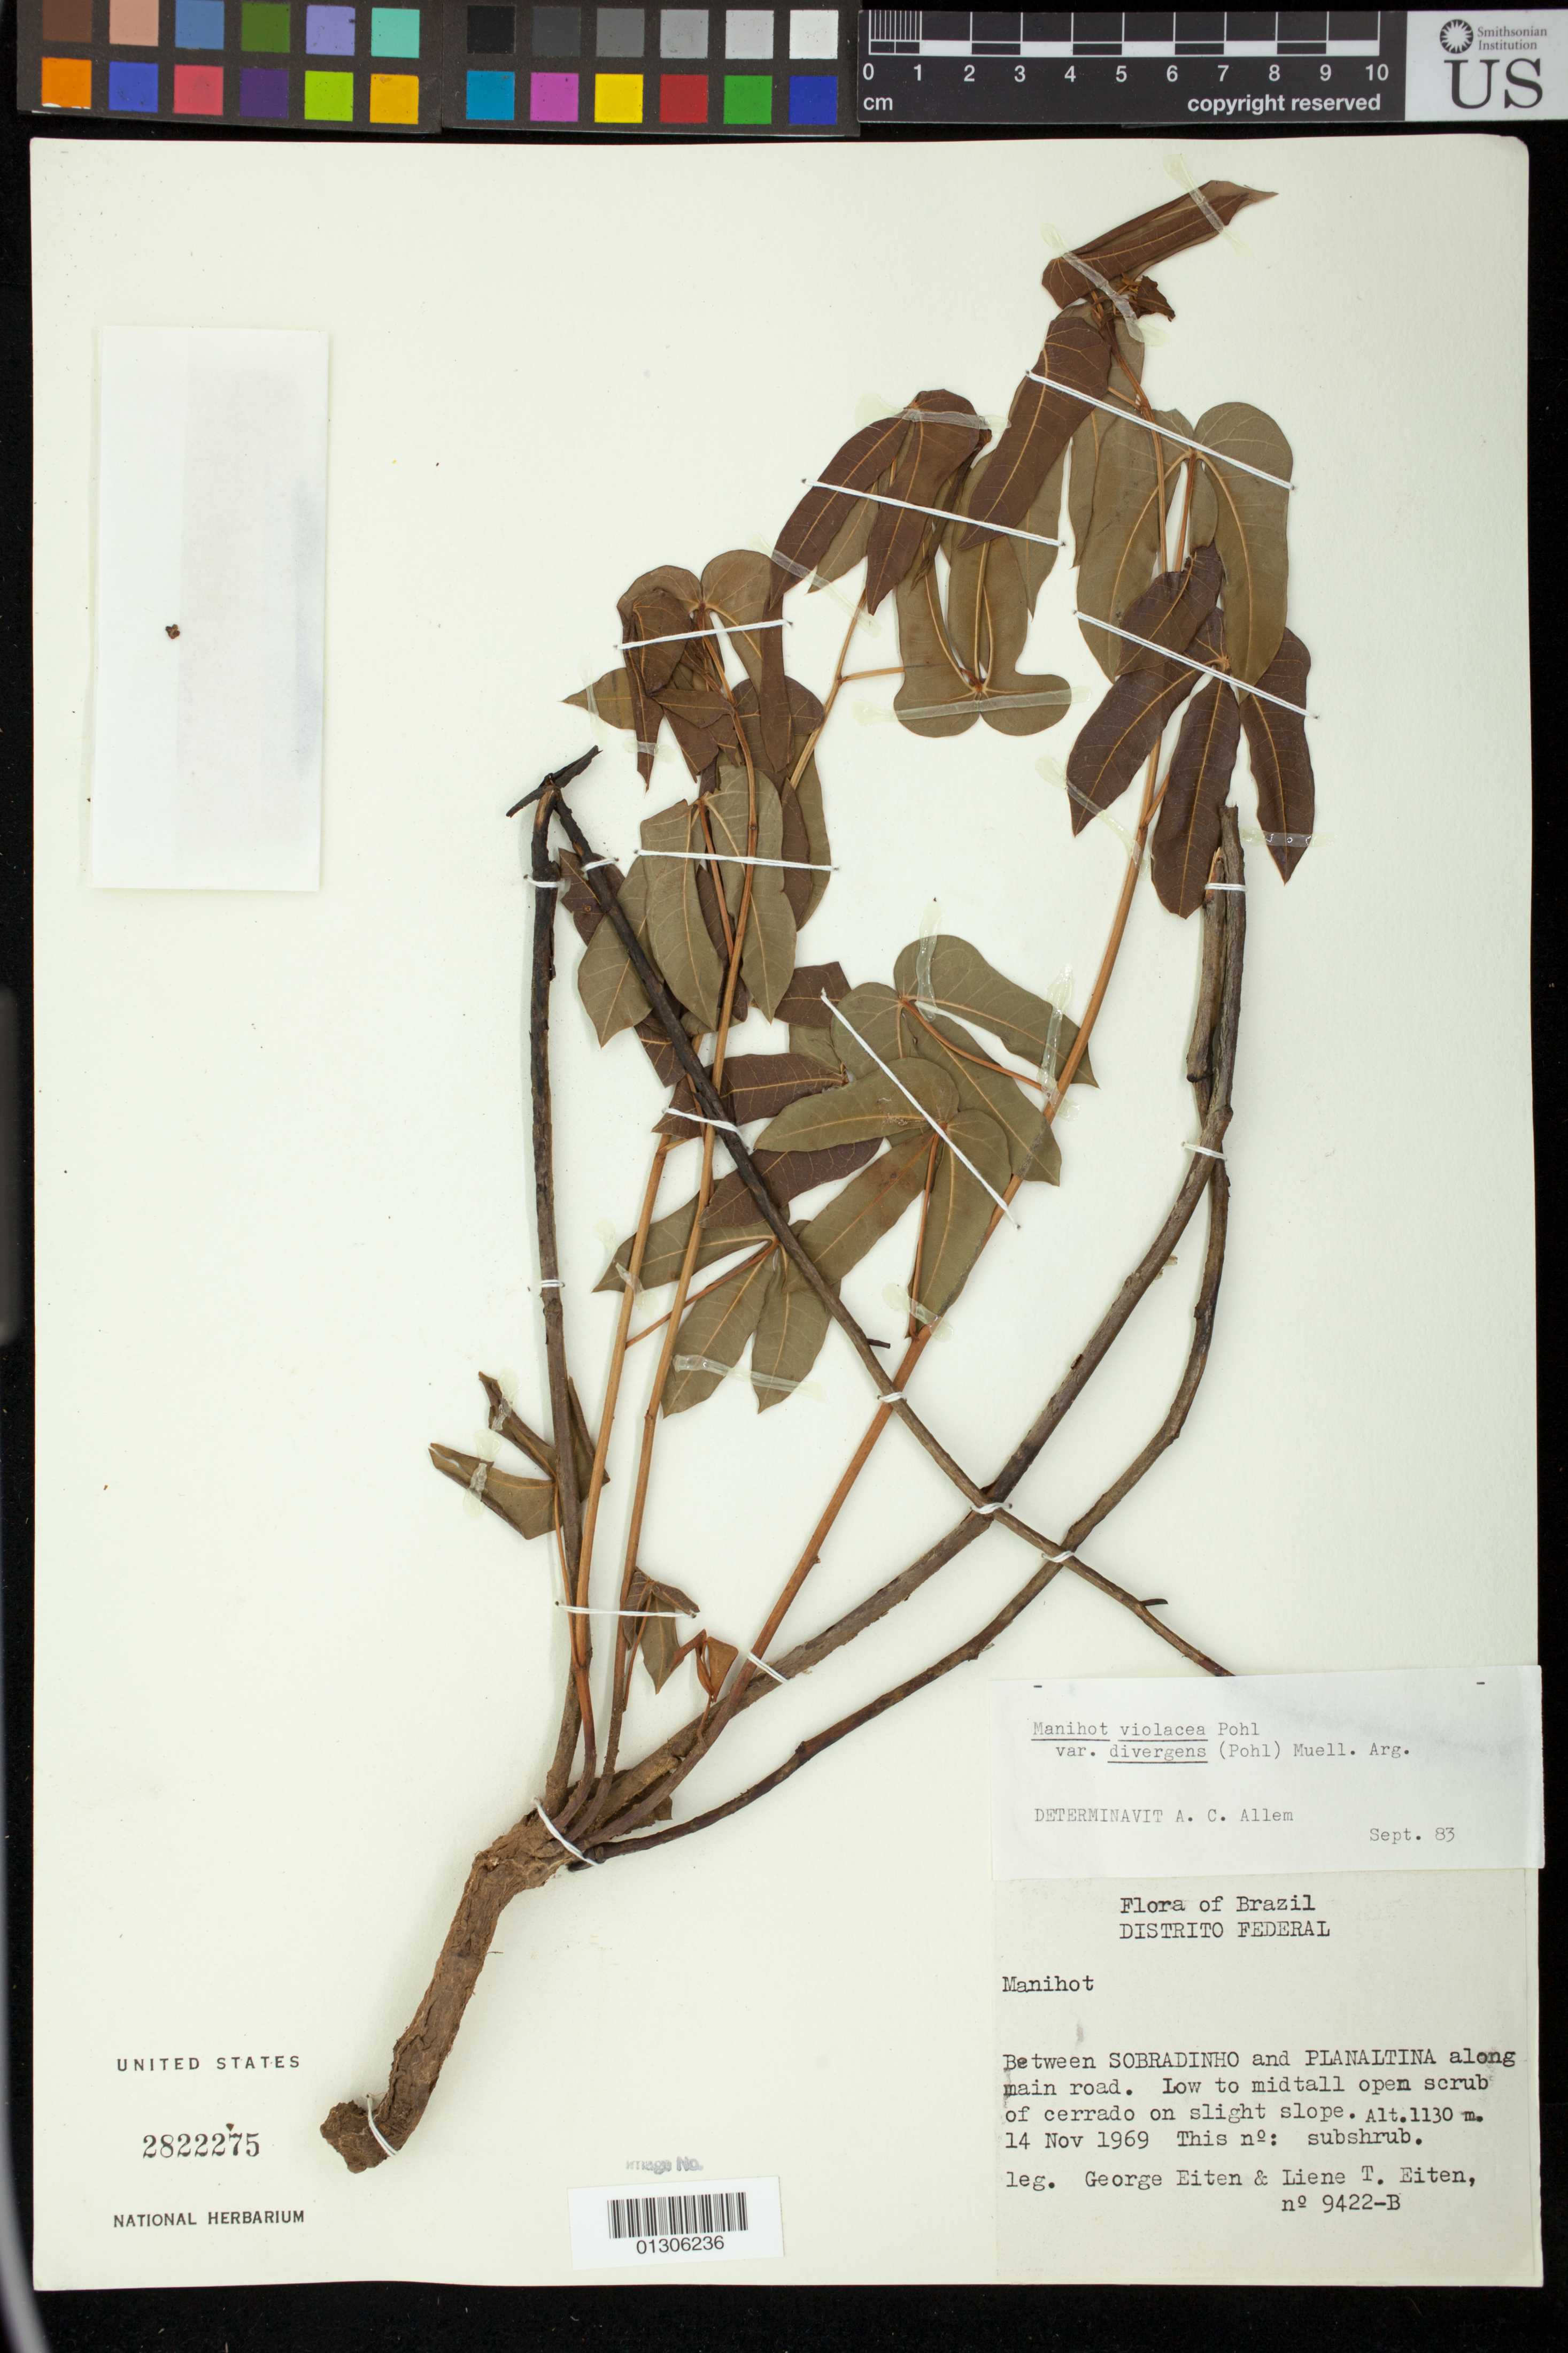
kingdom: Plantae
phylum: Tracheophyta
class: Magnoliopsida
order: Malpighiales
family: Euphorbiaceae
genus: Manihot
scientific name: Manihot violacea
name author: Pohl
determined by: Mendoza, M.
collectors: G. Eiten & L. T. Eiten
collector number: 9422-B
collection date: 1969-11-14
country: Brazil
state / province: Distrito Federal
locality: Between Sobradinho and Planaltina along main road.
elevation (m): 1130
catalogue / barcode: US 2822275